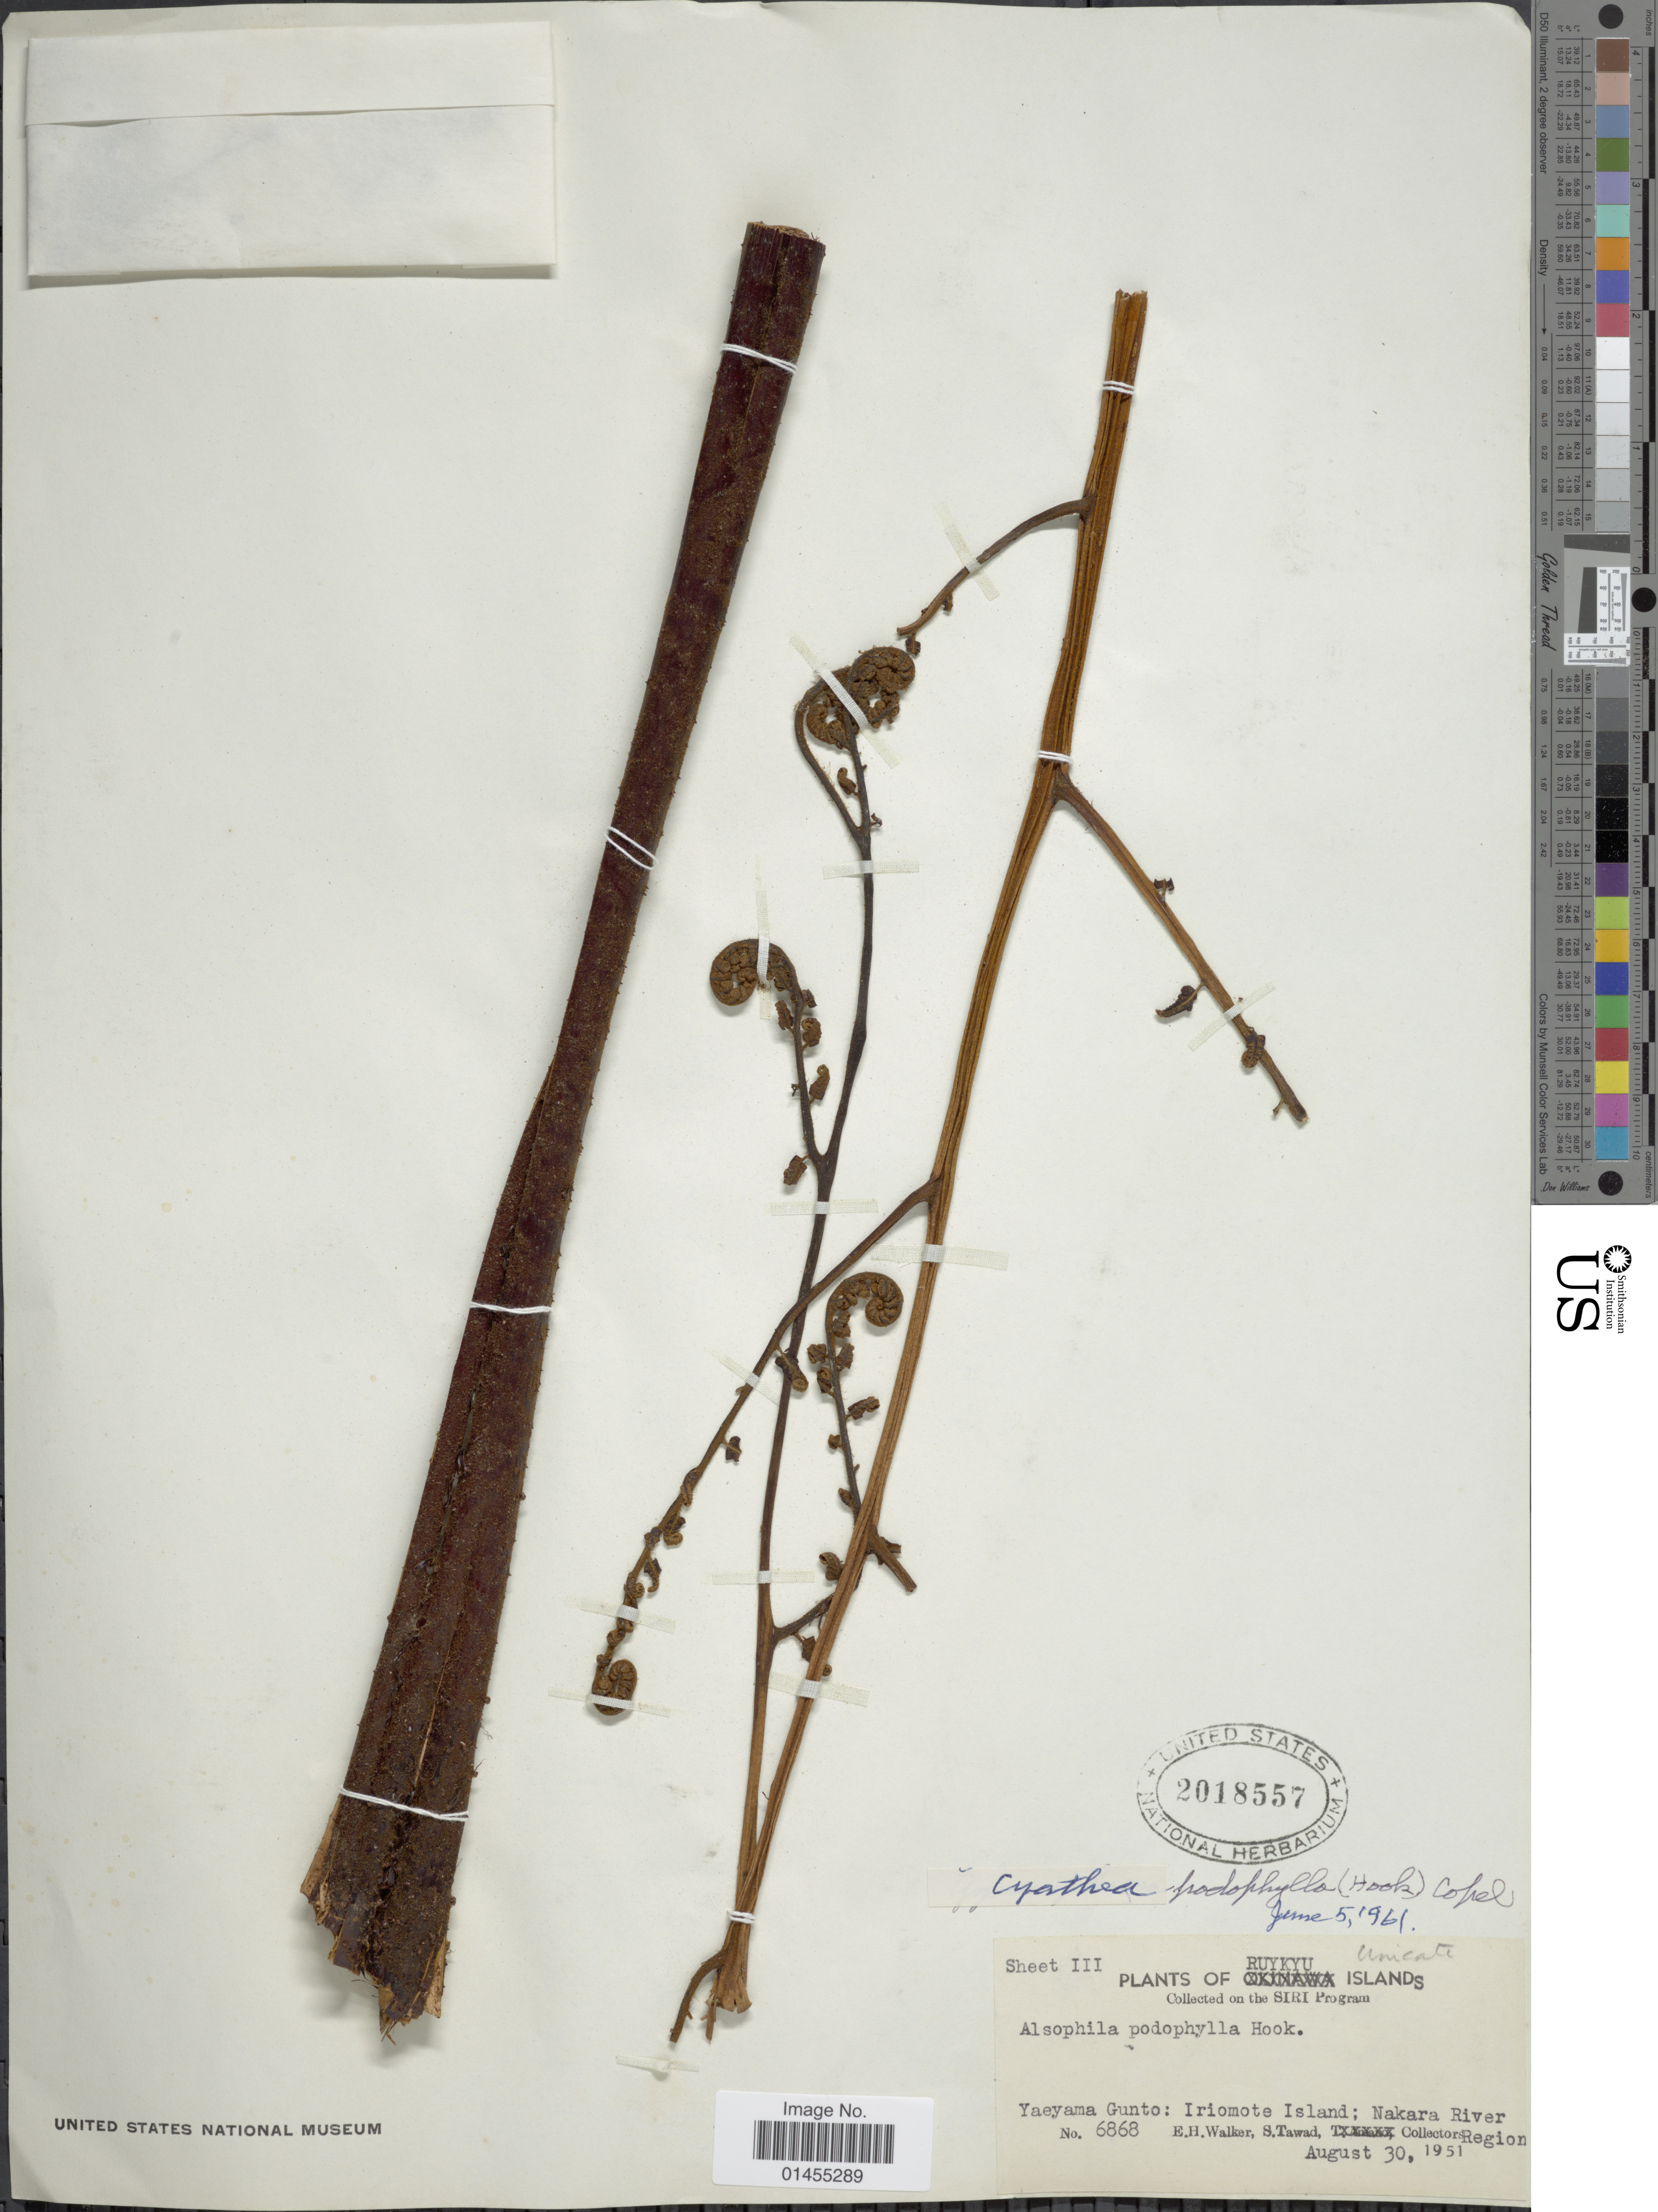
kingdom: Plantae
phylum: Tracheophyta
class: Polypodiopsida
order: Cyatheales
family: Cyatheaceae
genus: Alsophila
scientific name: Alsophila podophylla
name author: Hook.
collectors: E. H. Walker & S. Tawad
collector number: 6868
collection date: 1951-08-30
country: Japan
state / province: Okinawa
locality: Ryukyu Islands, Yaeyama Gunto: Iriomte Island: Nakara River Region.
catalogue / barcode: US 2018557